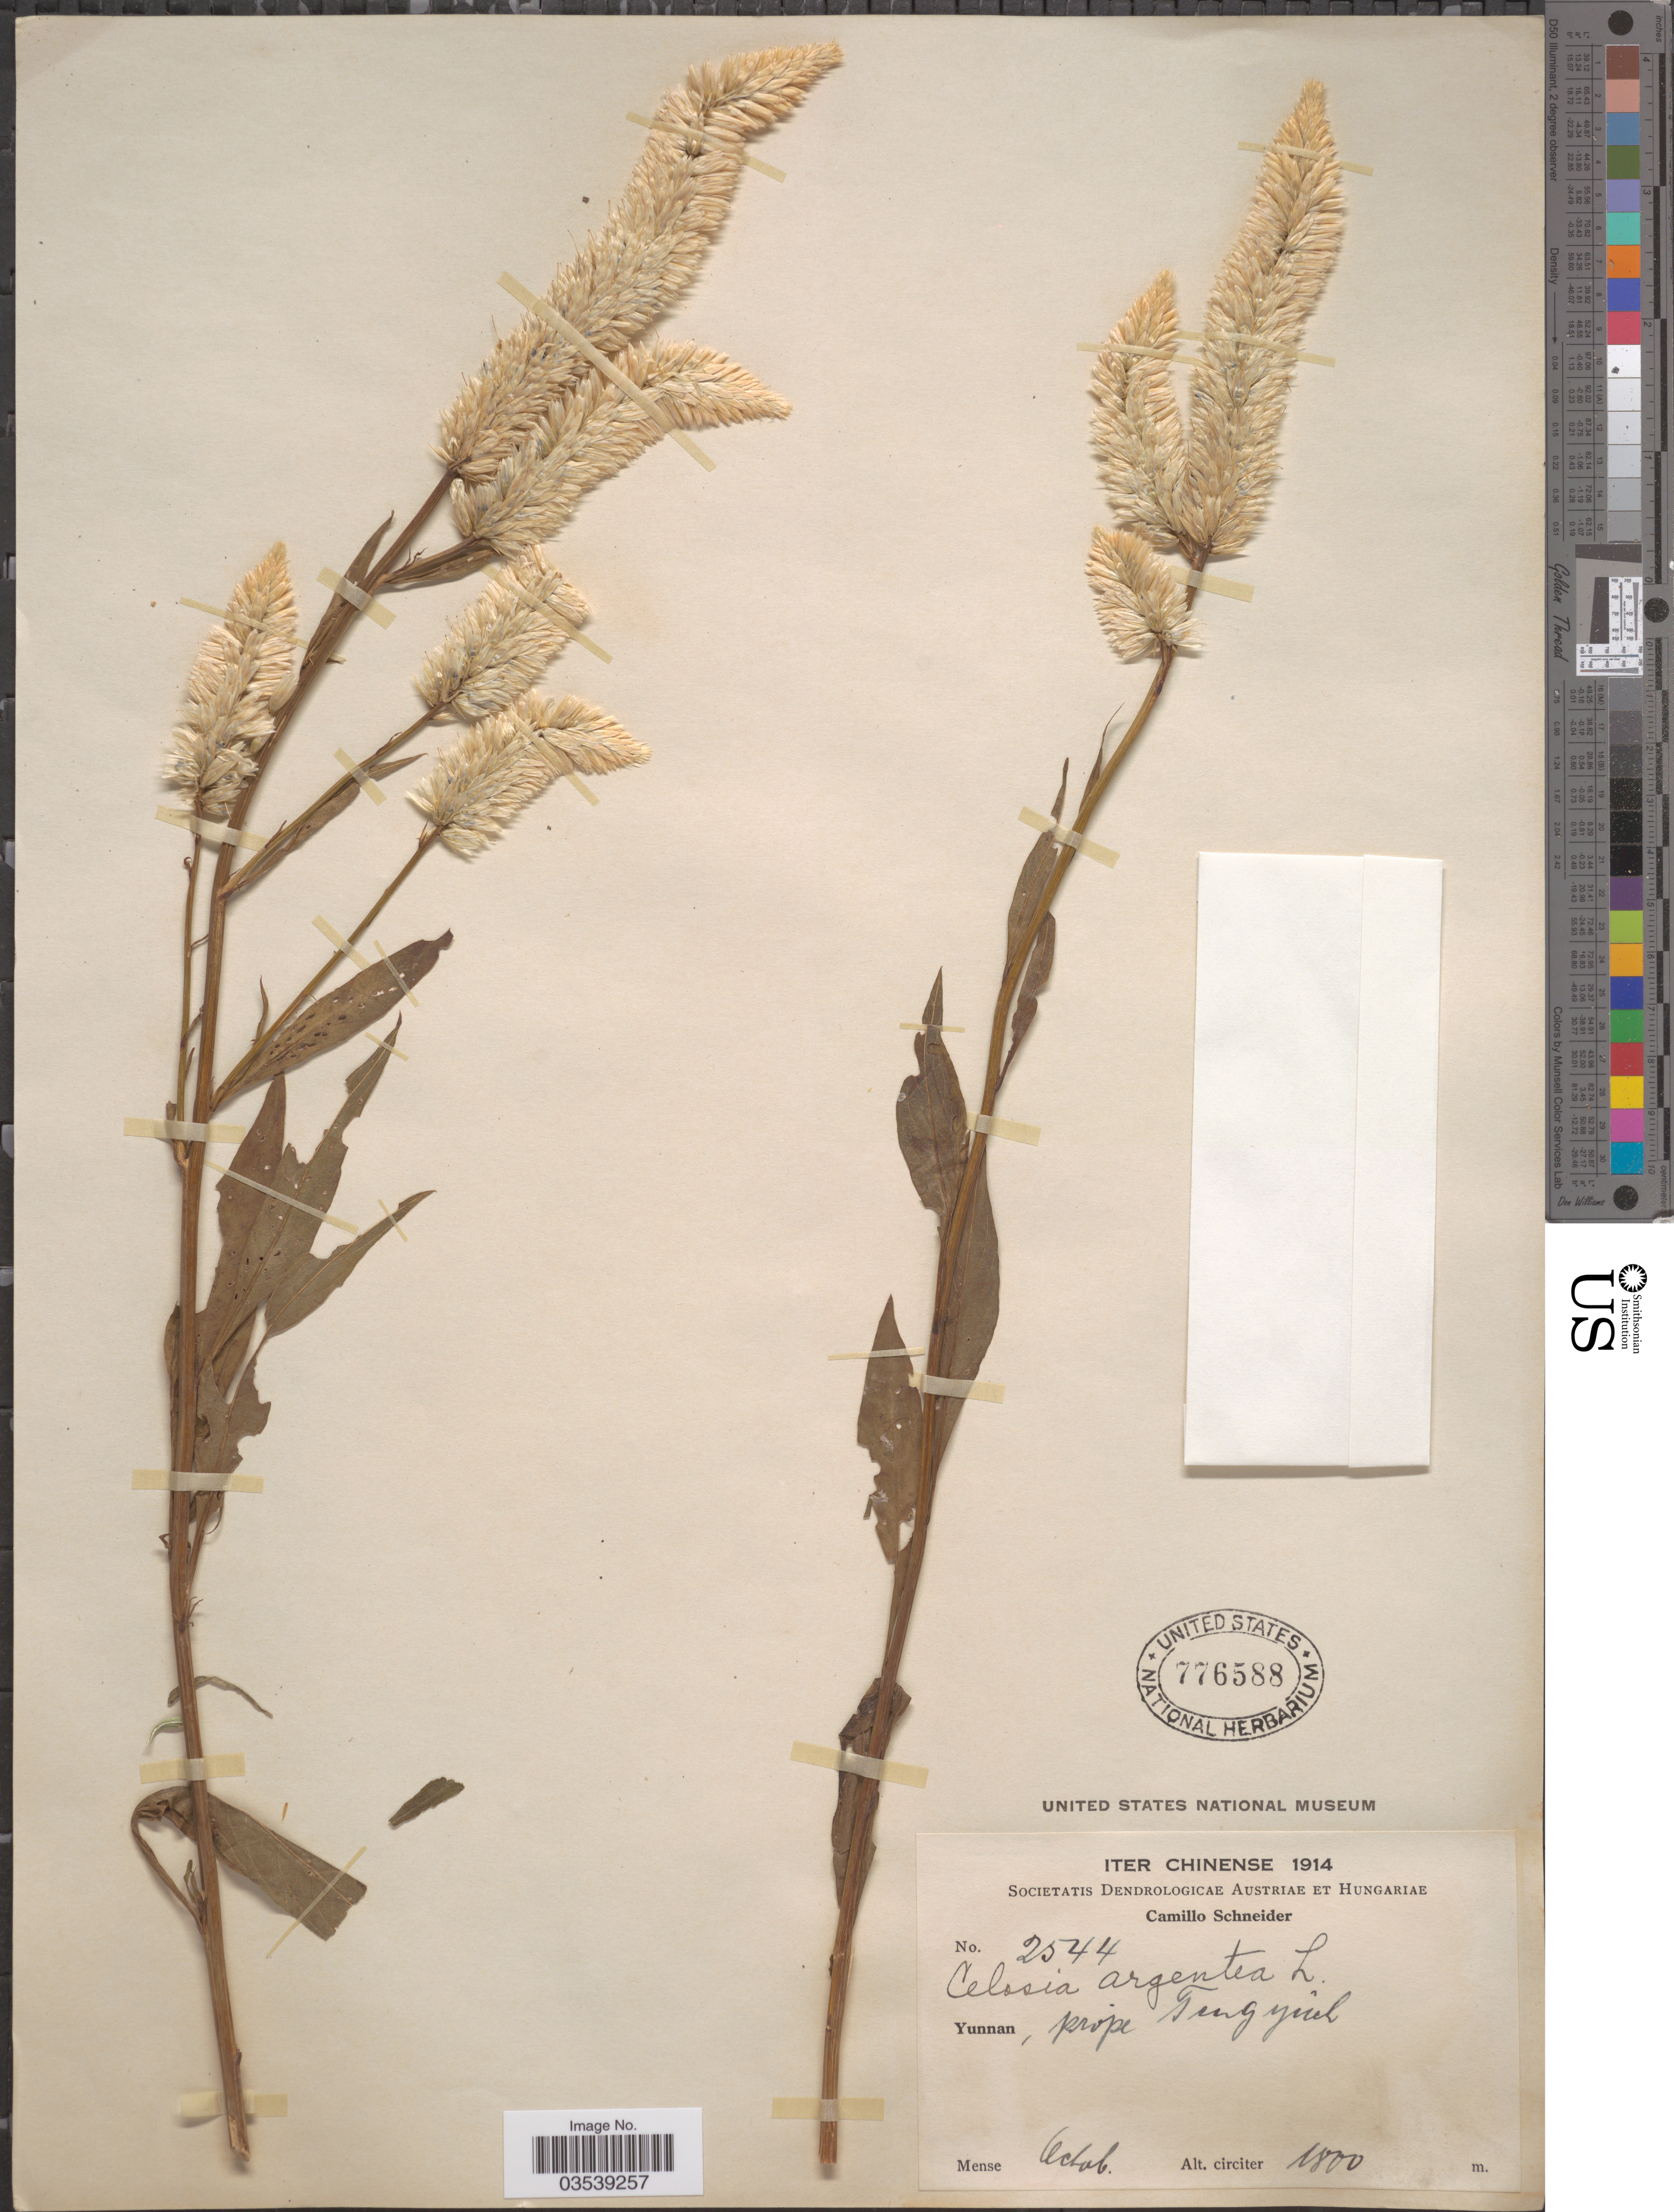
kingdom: Plantae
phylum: Tracheophyta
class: Magnoliopsida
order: Caryophyllales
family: Amaranthaceae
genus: Celosia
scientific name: Celosia argentea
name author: L.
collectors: C. K. Schneider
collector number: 2544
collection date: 1914-10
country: China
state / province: Yunnan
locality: Prope Teng yûch.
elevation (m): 1800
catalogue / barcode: US 776588